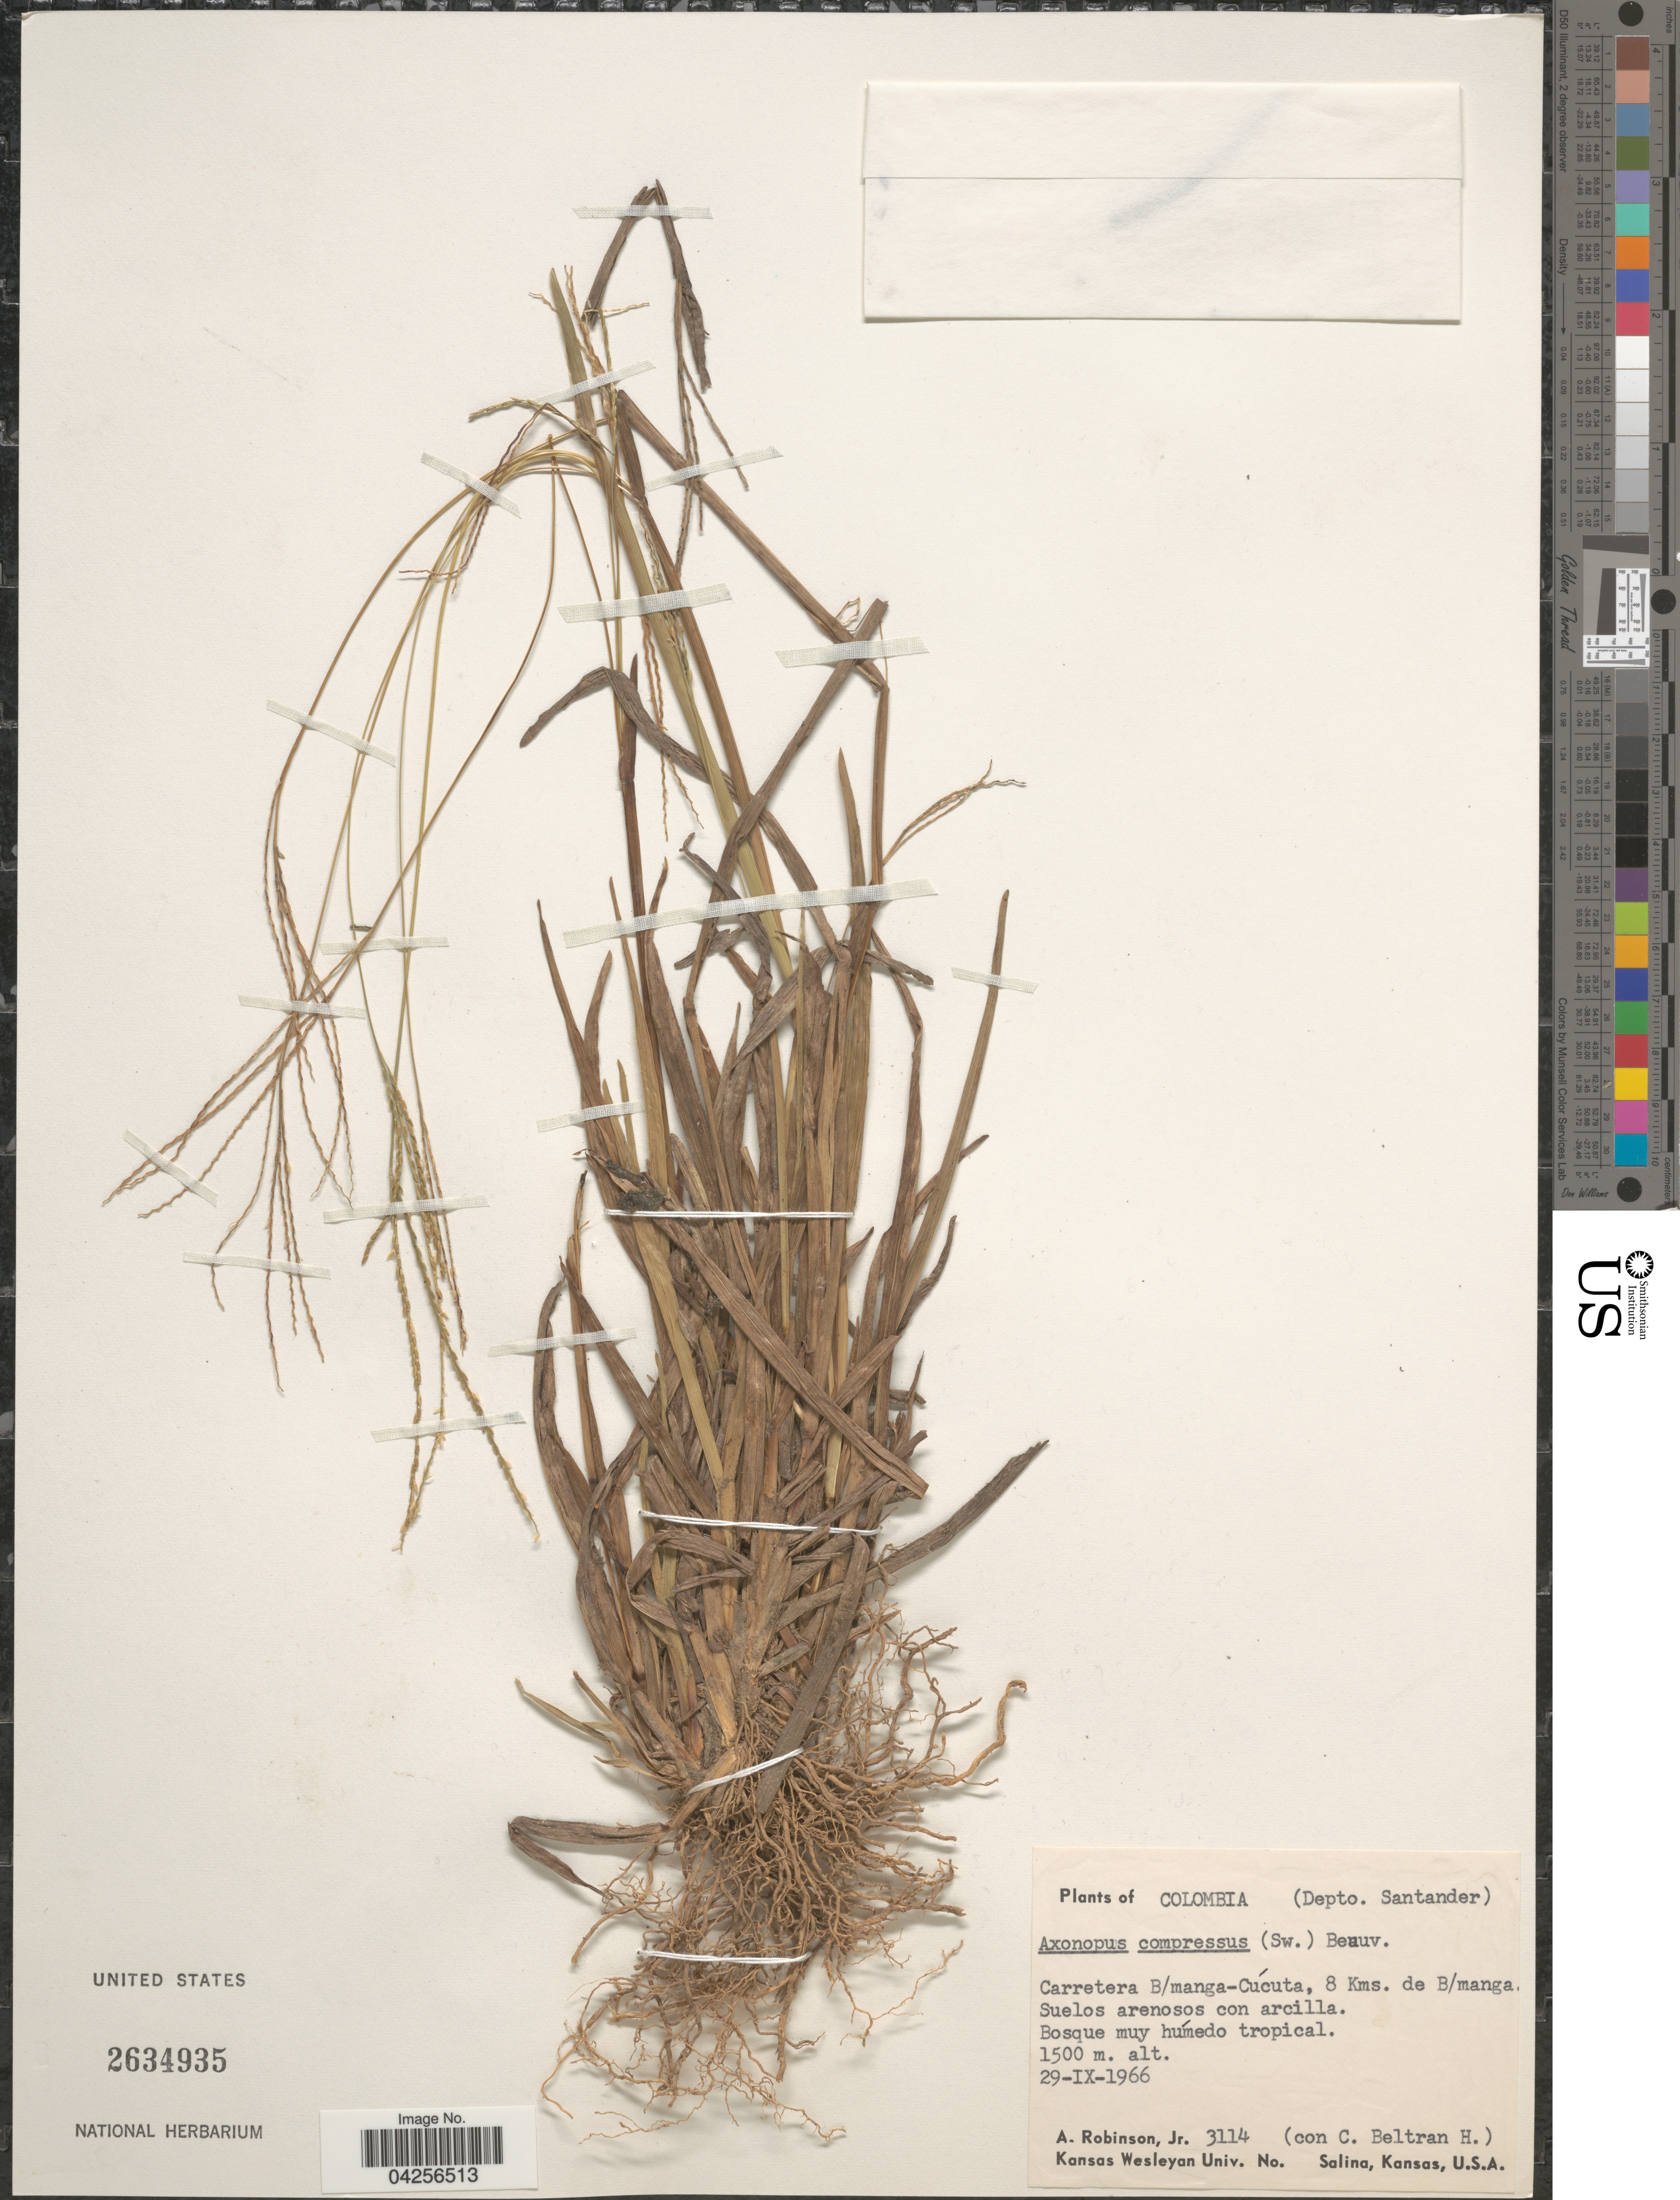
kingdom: Plantae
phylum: Tracheophyta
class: Liliopsida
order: Poales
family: Poaceae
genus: Axonopus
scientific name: Axonopus compressus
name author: (Sw.) P. Beauv.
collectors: A. Robinson Jr. & C. Beltran H.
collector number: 3114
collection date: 1966-09-29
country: Colombia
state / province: Santander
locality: (Depto. Santander). Carretera B/manga-Cúcuta, 8 Kms. de B/manga.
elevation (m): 1500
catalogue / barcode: US 2634935